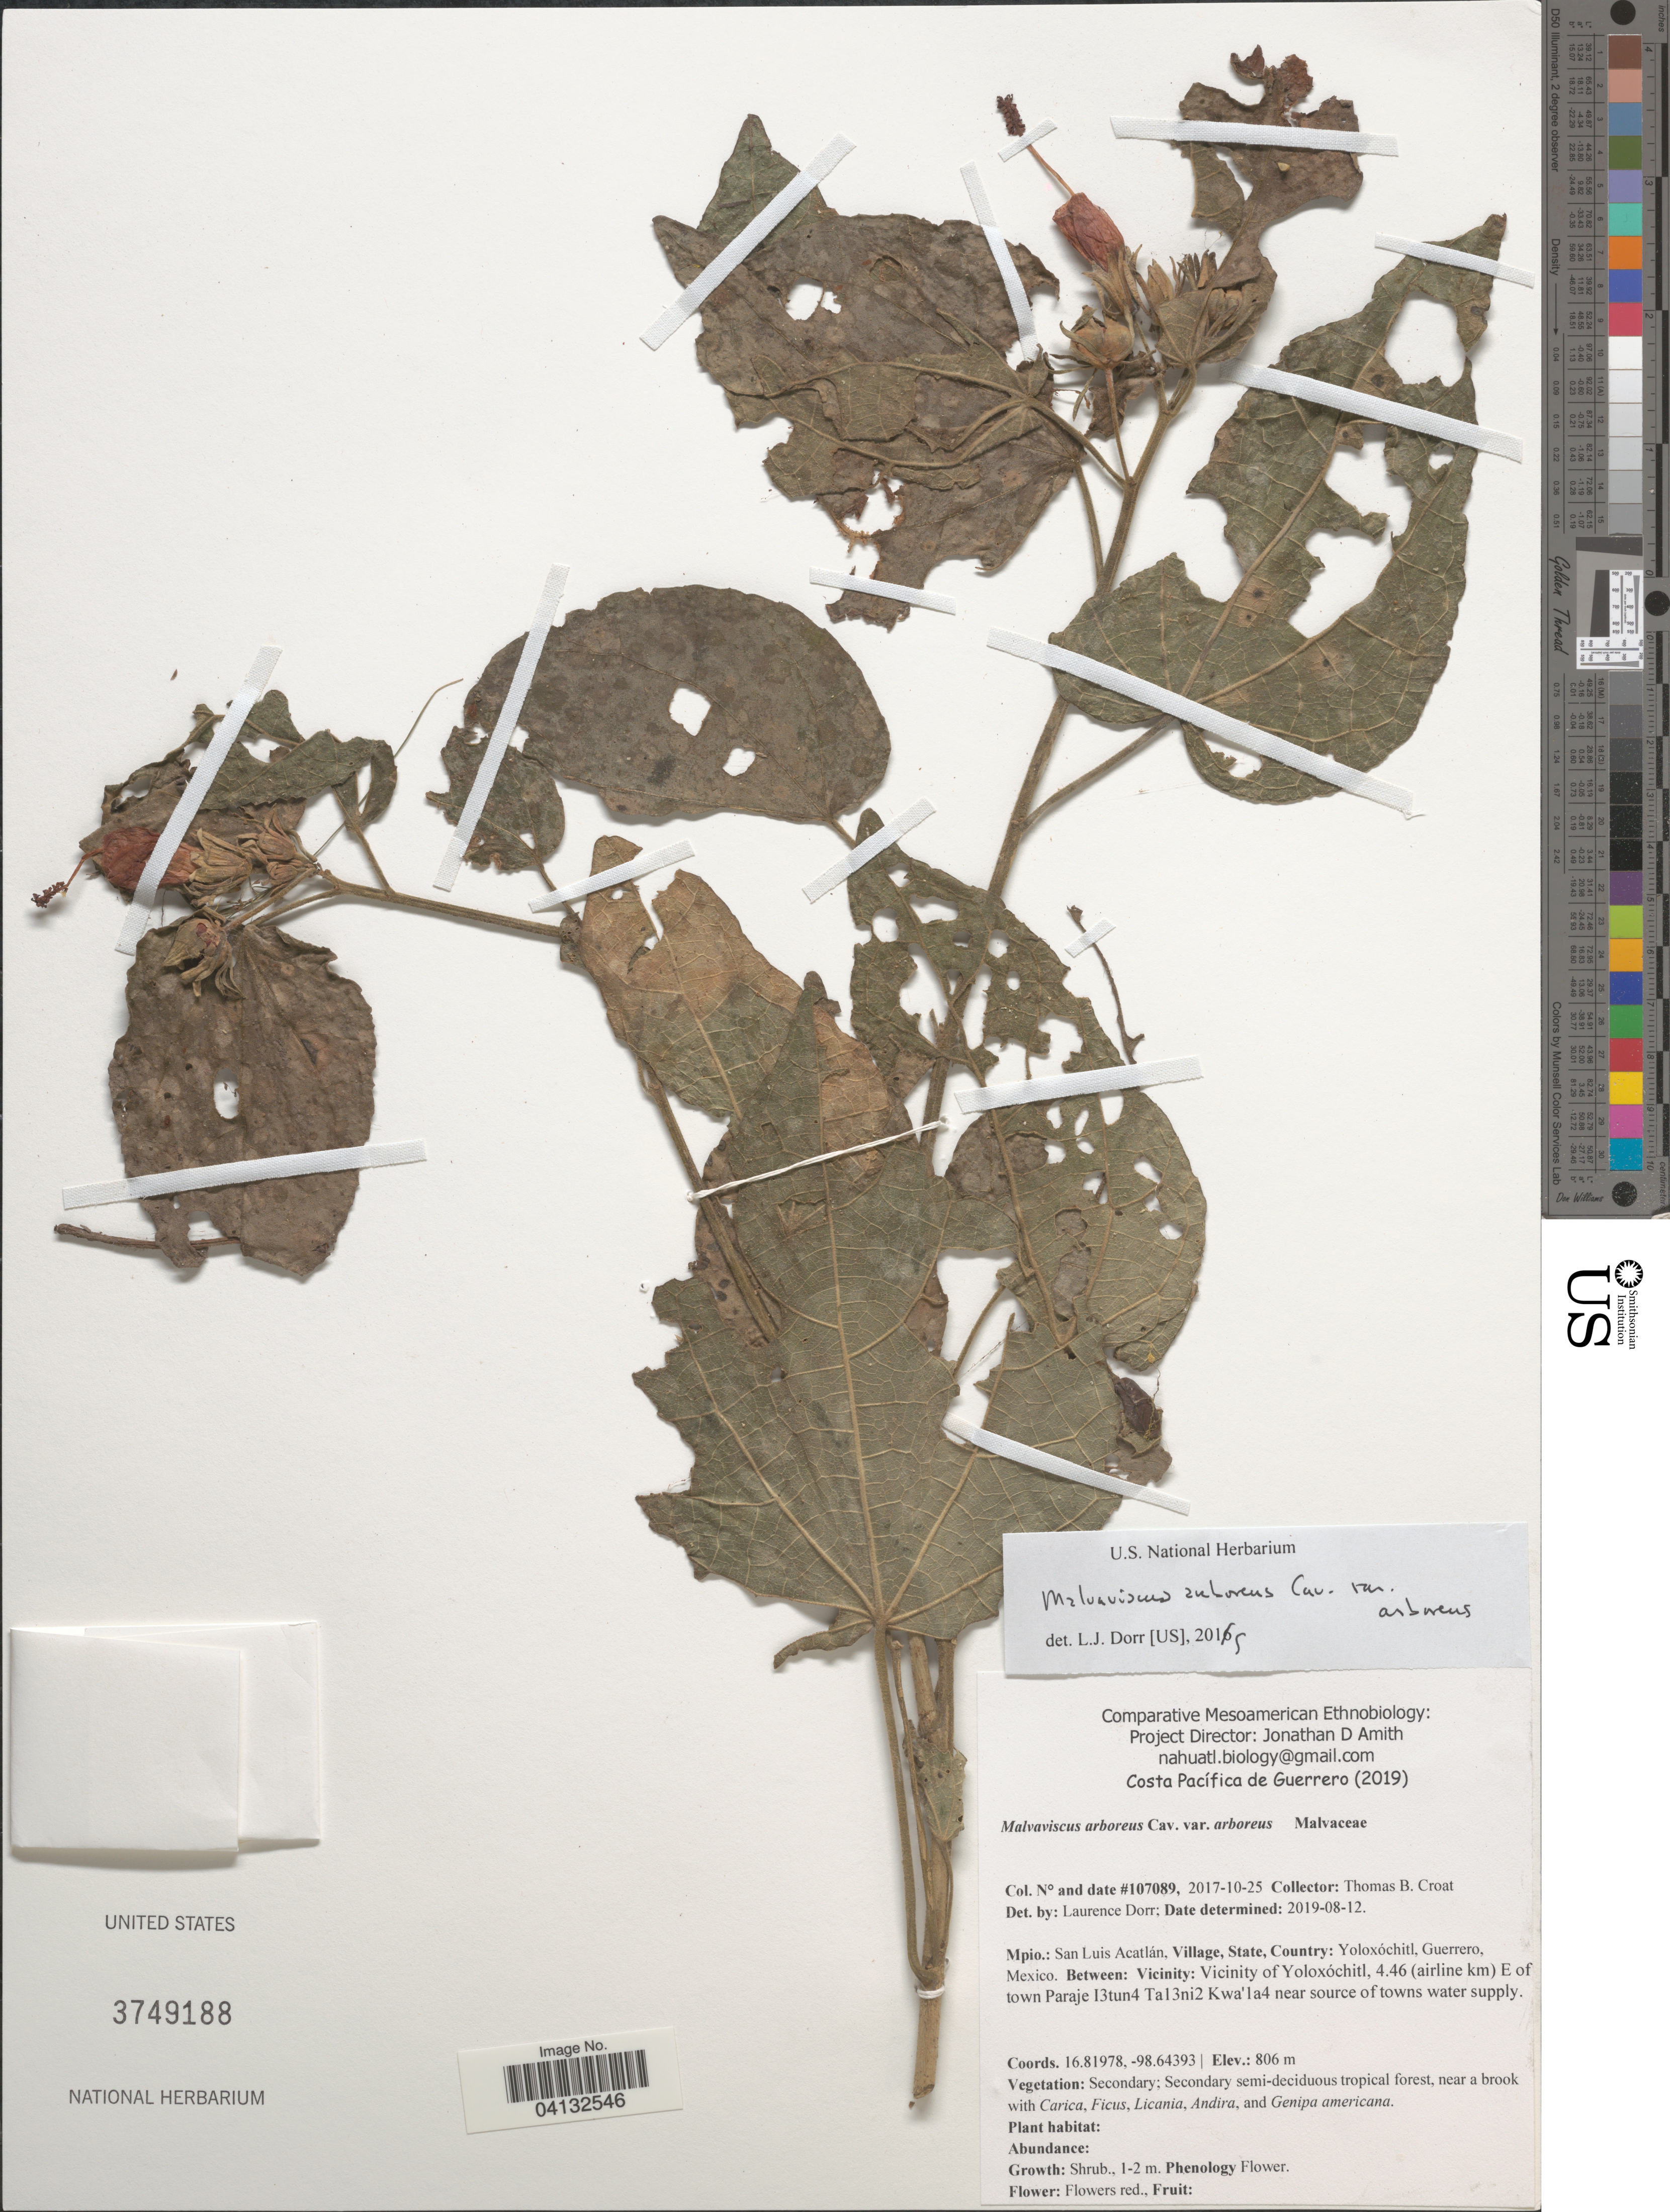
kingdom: Plantae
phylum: Tracheophyta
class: Magnoliopsida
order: Malvales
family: Malvaceae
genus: Malvaviscus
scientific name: Malvaviscus arboreus var. arboreus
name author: Cav.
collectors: T. B. Croat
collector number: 107089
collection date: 2017-10-25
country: Mexico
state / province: Guerrero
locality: Mpio.: San Luis Acatlán, Village: Yoloxóchitl. Between: Vicinity: Vicinity of Yoloxóchitl, 4.46 (airline km) E of town Paraje I3tun4 Tal3ni2 Kwa'la4 near source of towns water supply.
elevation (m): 806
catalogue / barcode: US 3749188